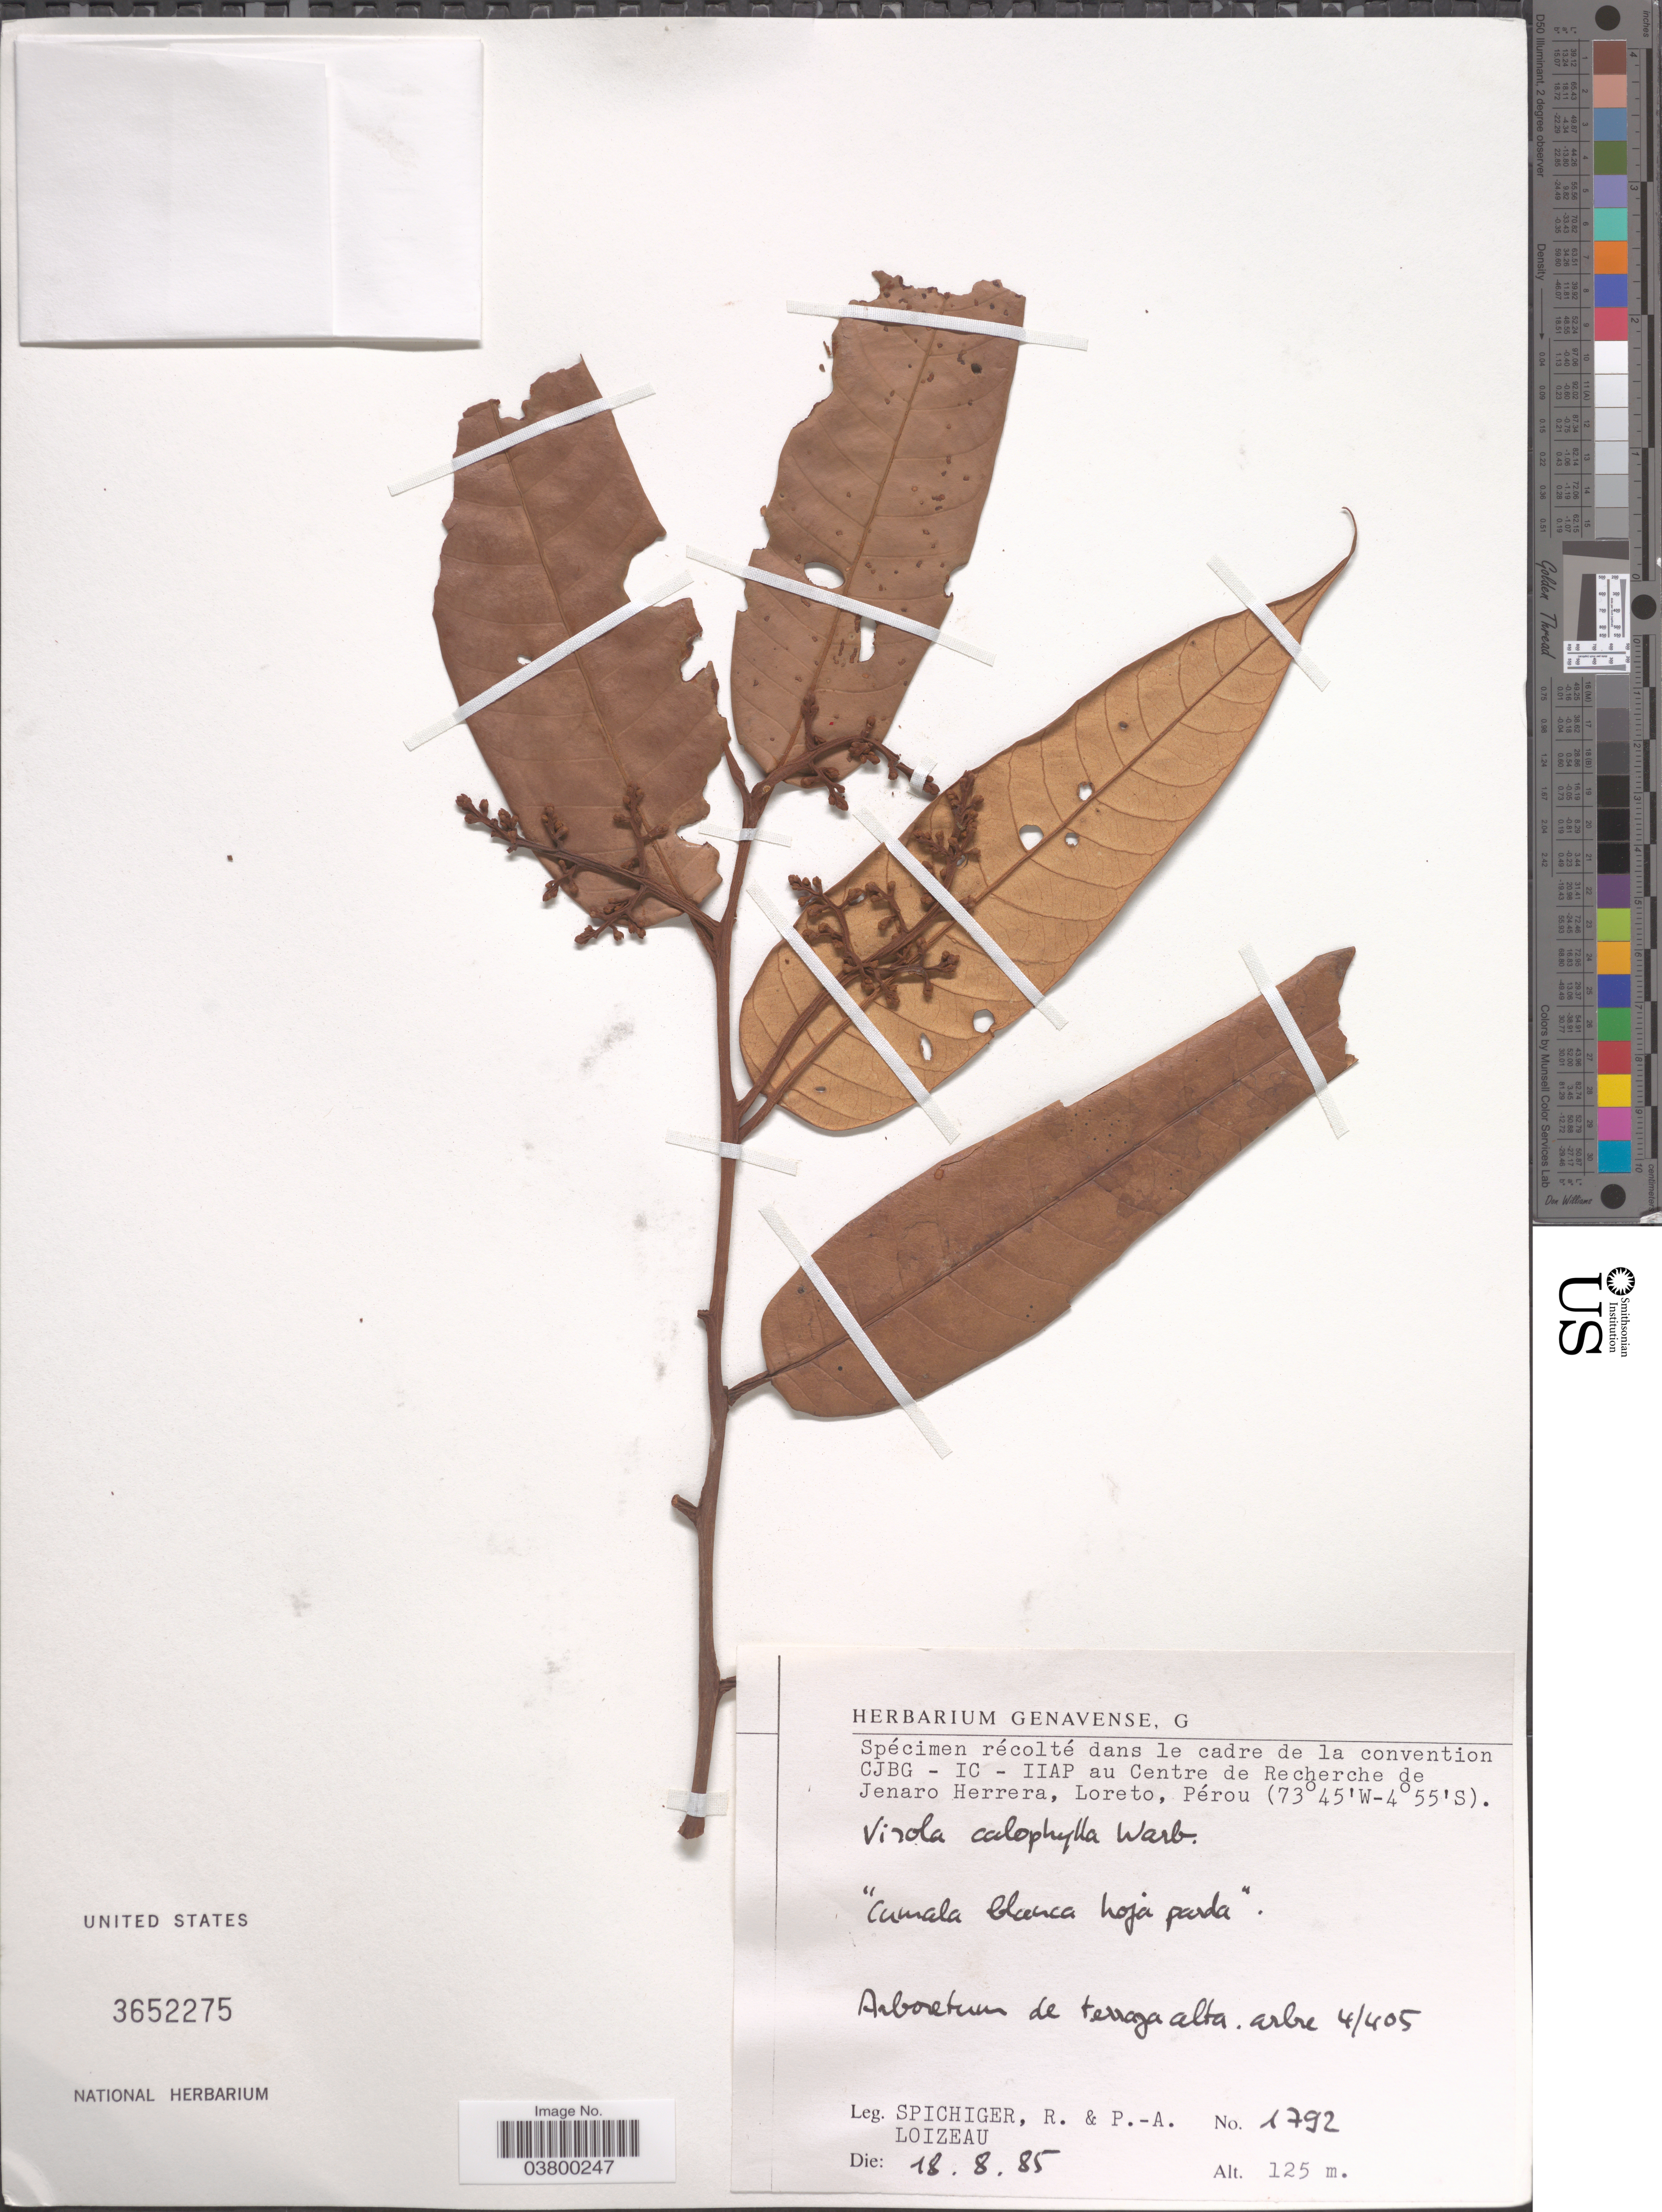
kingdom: Plantae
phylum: Tracheophyta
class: Magnoliopsida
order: Magnoliales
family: Myristicaceae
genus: Virola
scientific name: Virola calophylla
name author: (Spruce) Warb.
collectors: R. Spichiger & P. Loizeau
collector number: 1792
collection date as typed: Transcribed d/m/y: 18/8/85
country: Peru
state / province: Loreto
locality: Centre de Recherche de Jenaro Herrera, Pérou. Arboretum de terraza alta. Arbre 4/405.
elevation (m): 125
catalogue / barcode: US 3652275